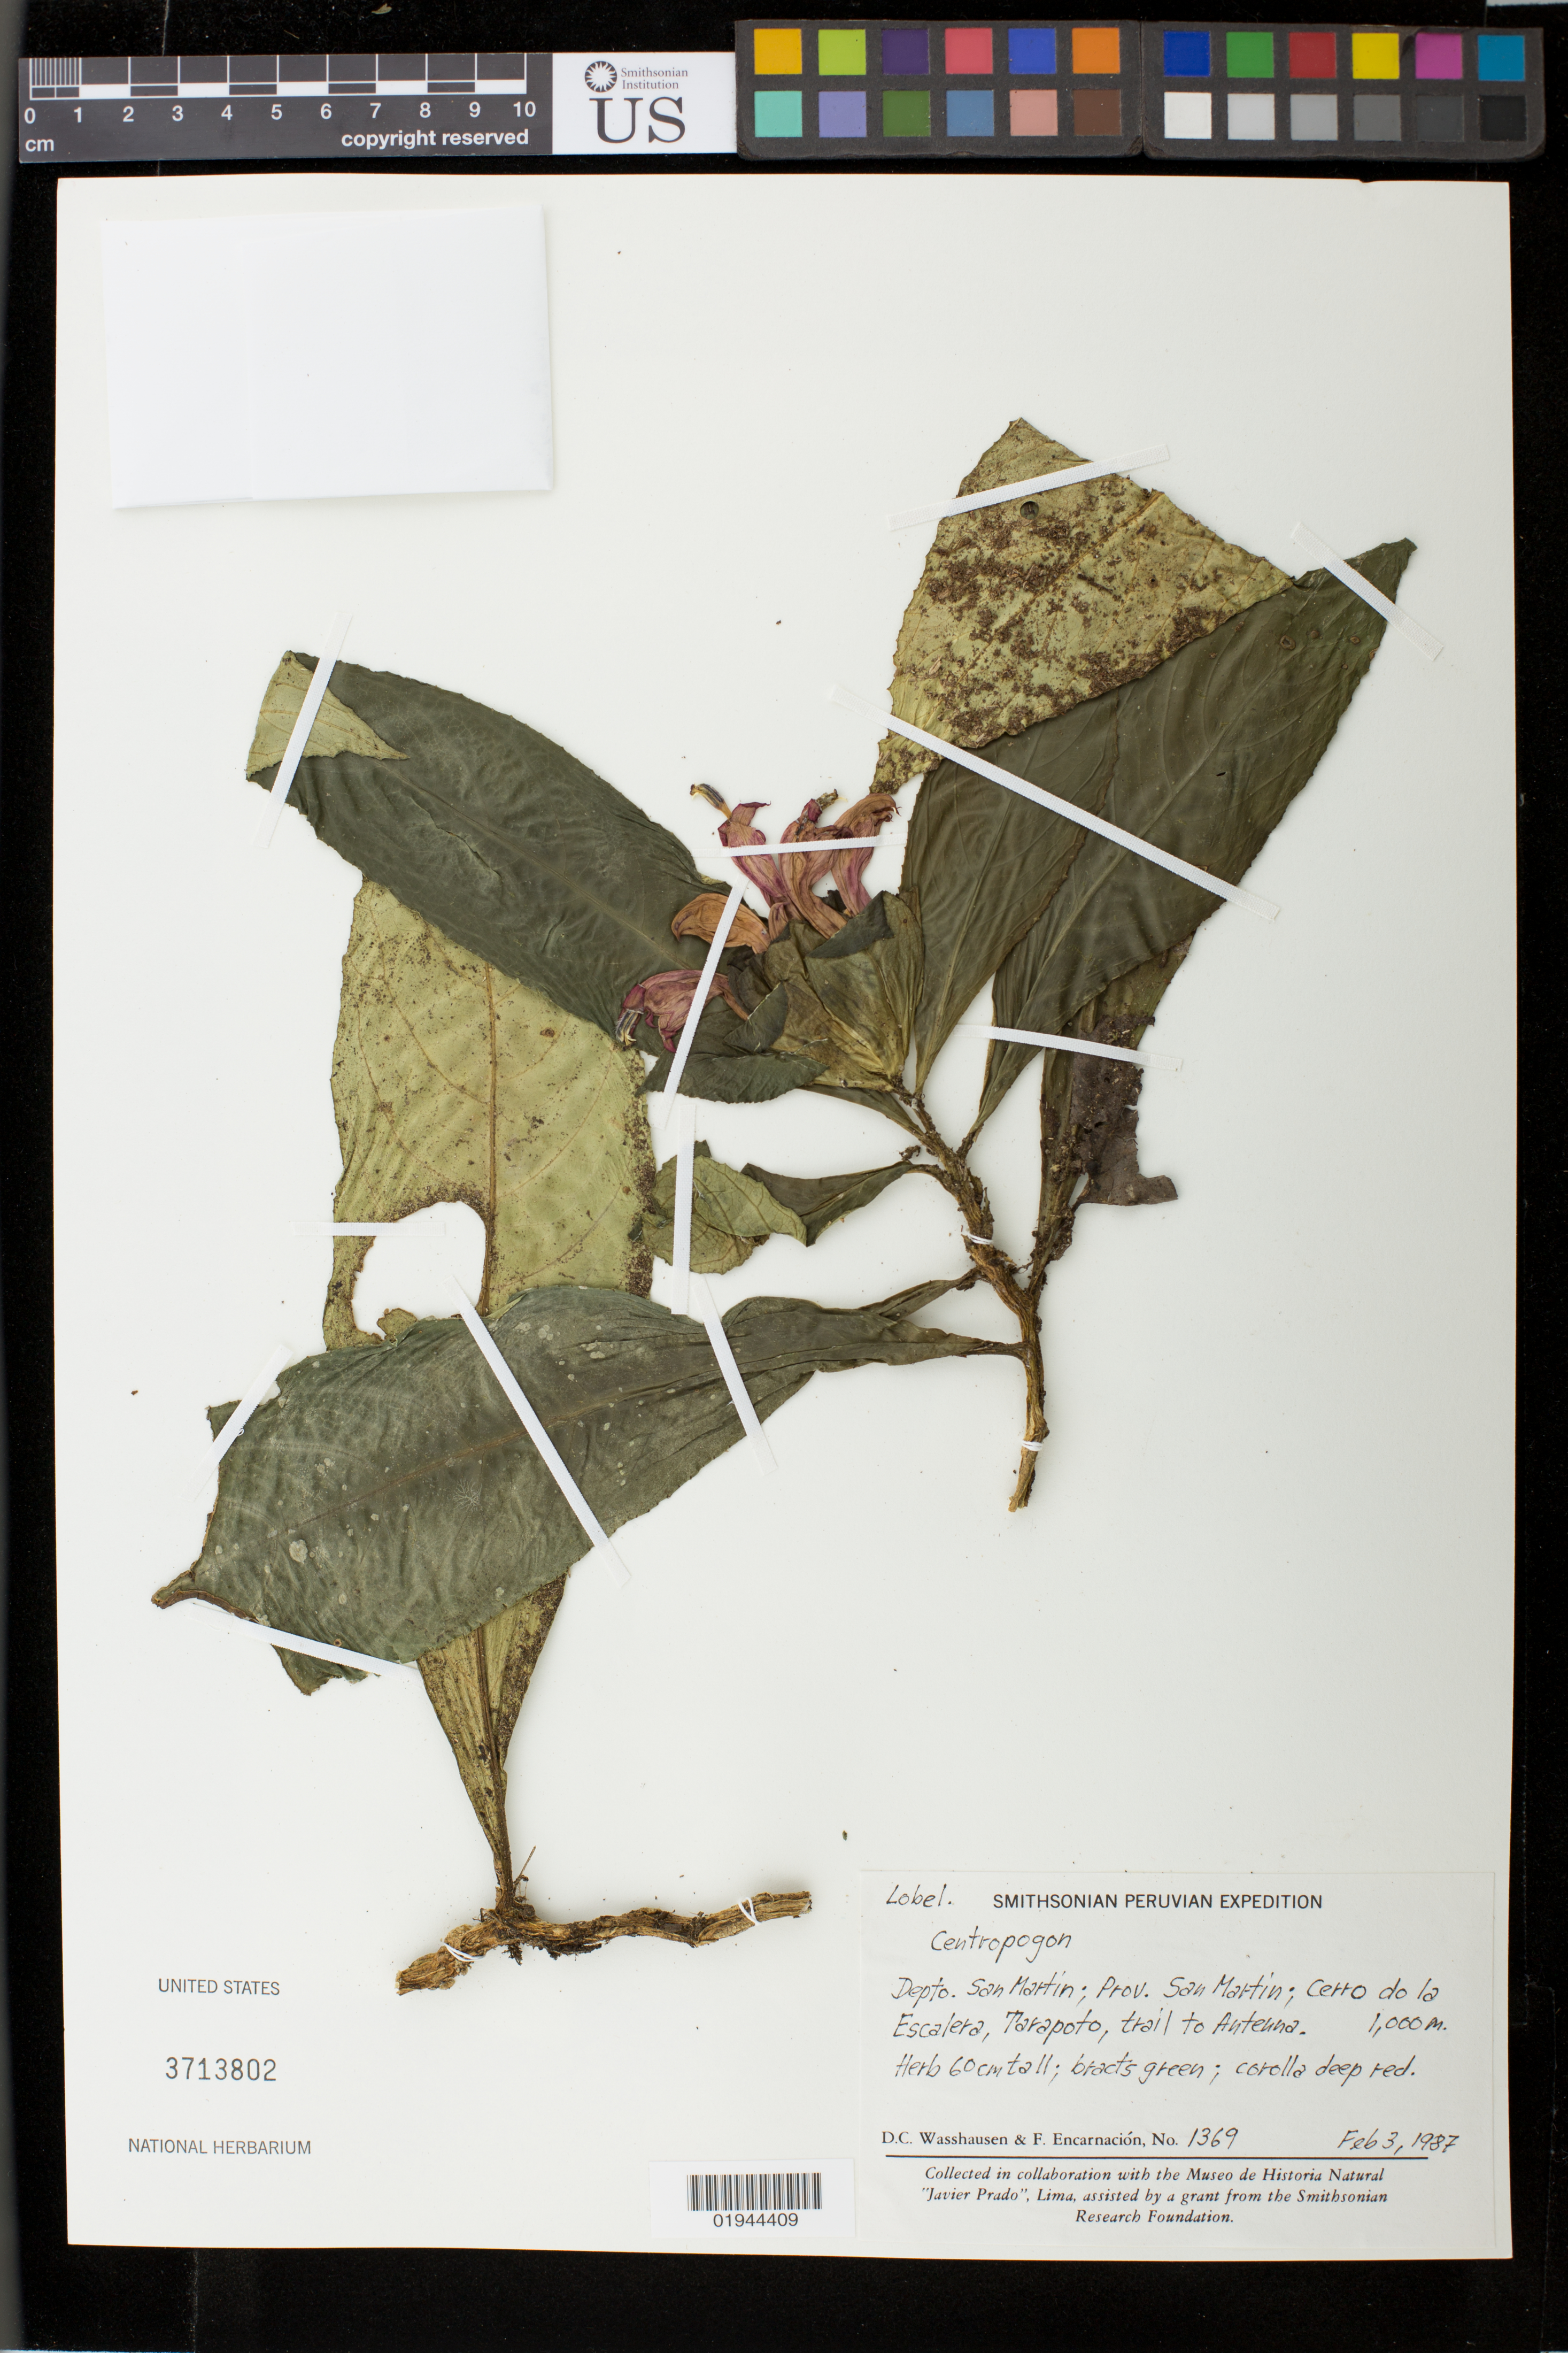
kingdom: Plantae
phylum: Tracheophyta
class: Magnoliopsida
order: Asterales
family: Campanulaceae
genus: Centropogon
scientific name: Centropogon capitatus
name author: Drake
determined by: Stein, B. A., Senior Director, Climate Adaptation and Resilience, National Wildlife Federation (UNITED STATES)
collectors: D. C. Wasshausen & F. Encarnación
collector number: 1369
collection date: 1987-02-03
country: Peru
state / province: San Martín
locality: Depto. San Martin; Cerro de la Escalera, Tarapoto, trail to Antenna.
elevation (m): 1000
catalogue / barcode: US 3713802